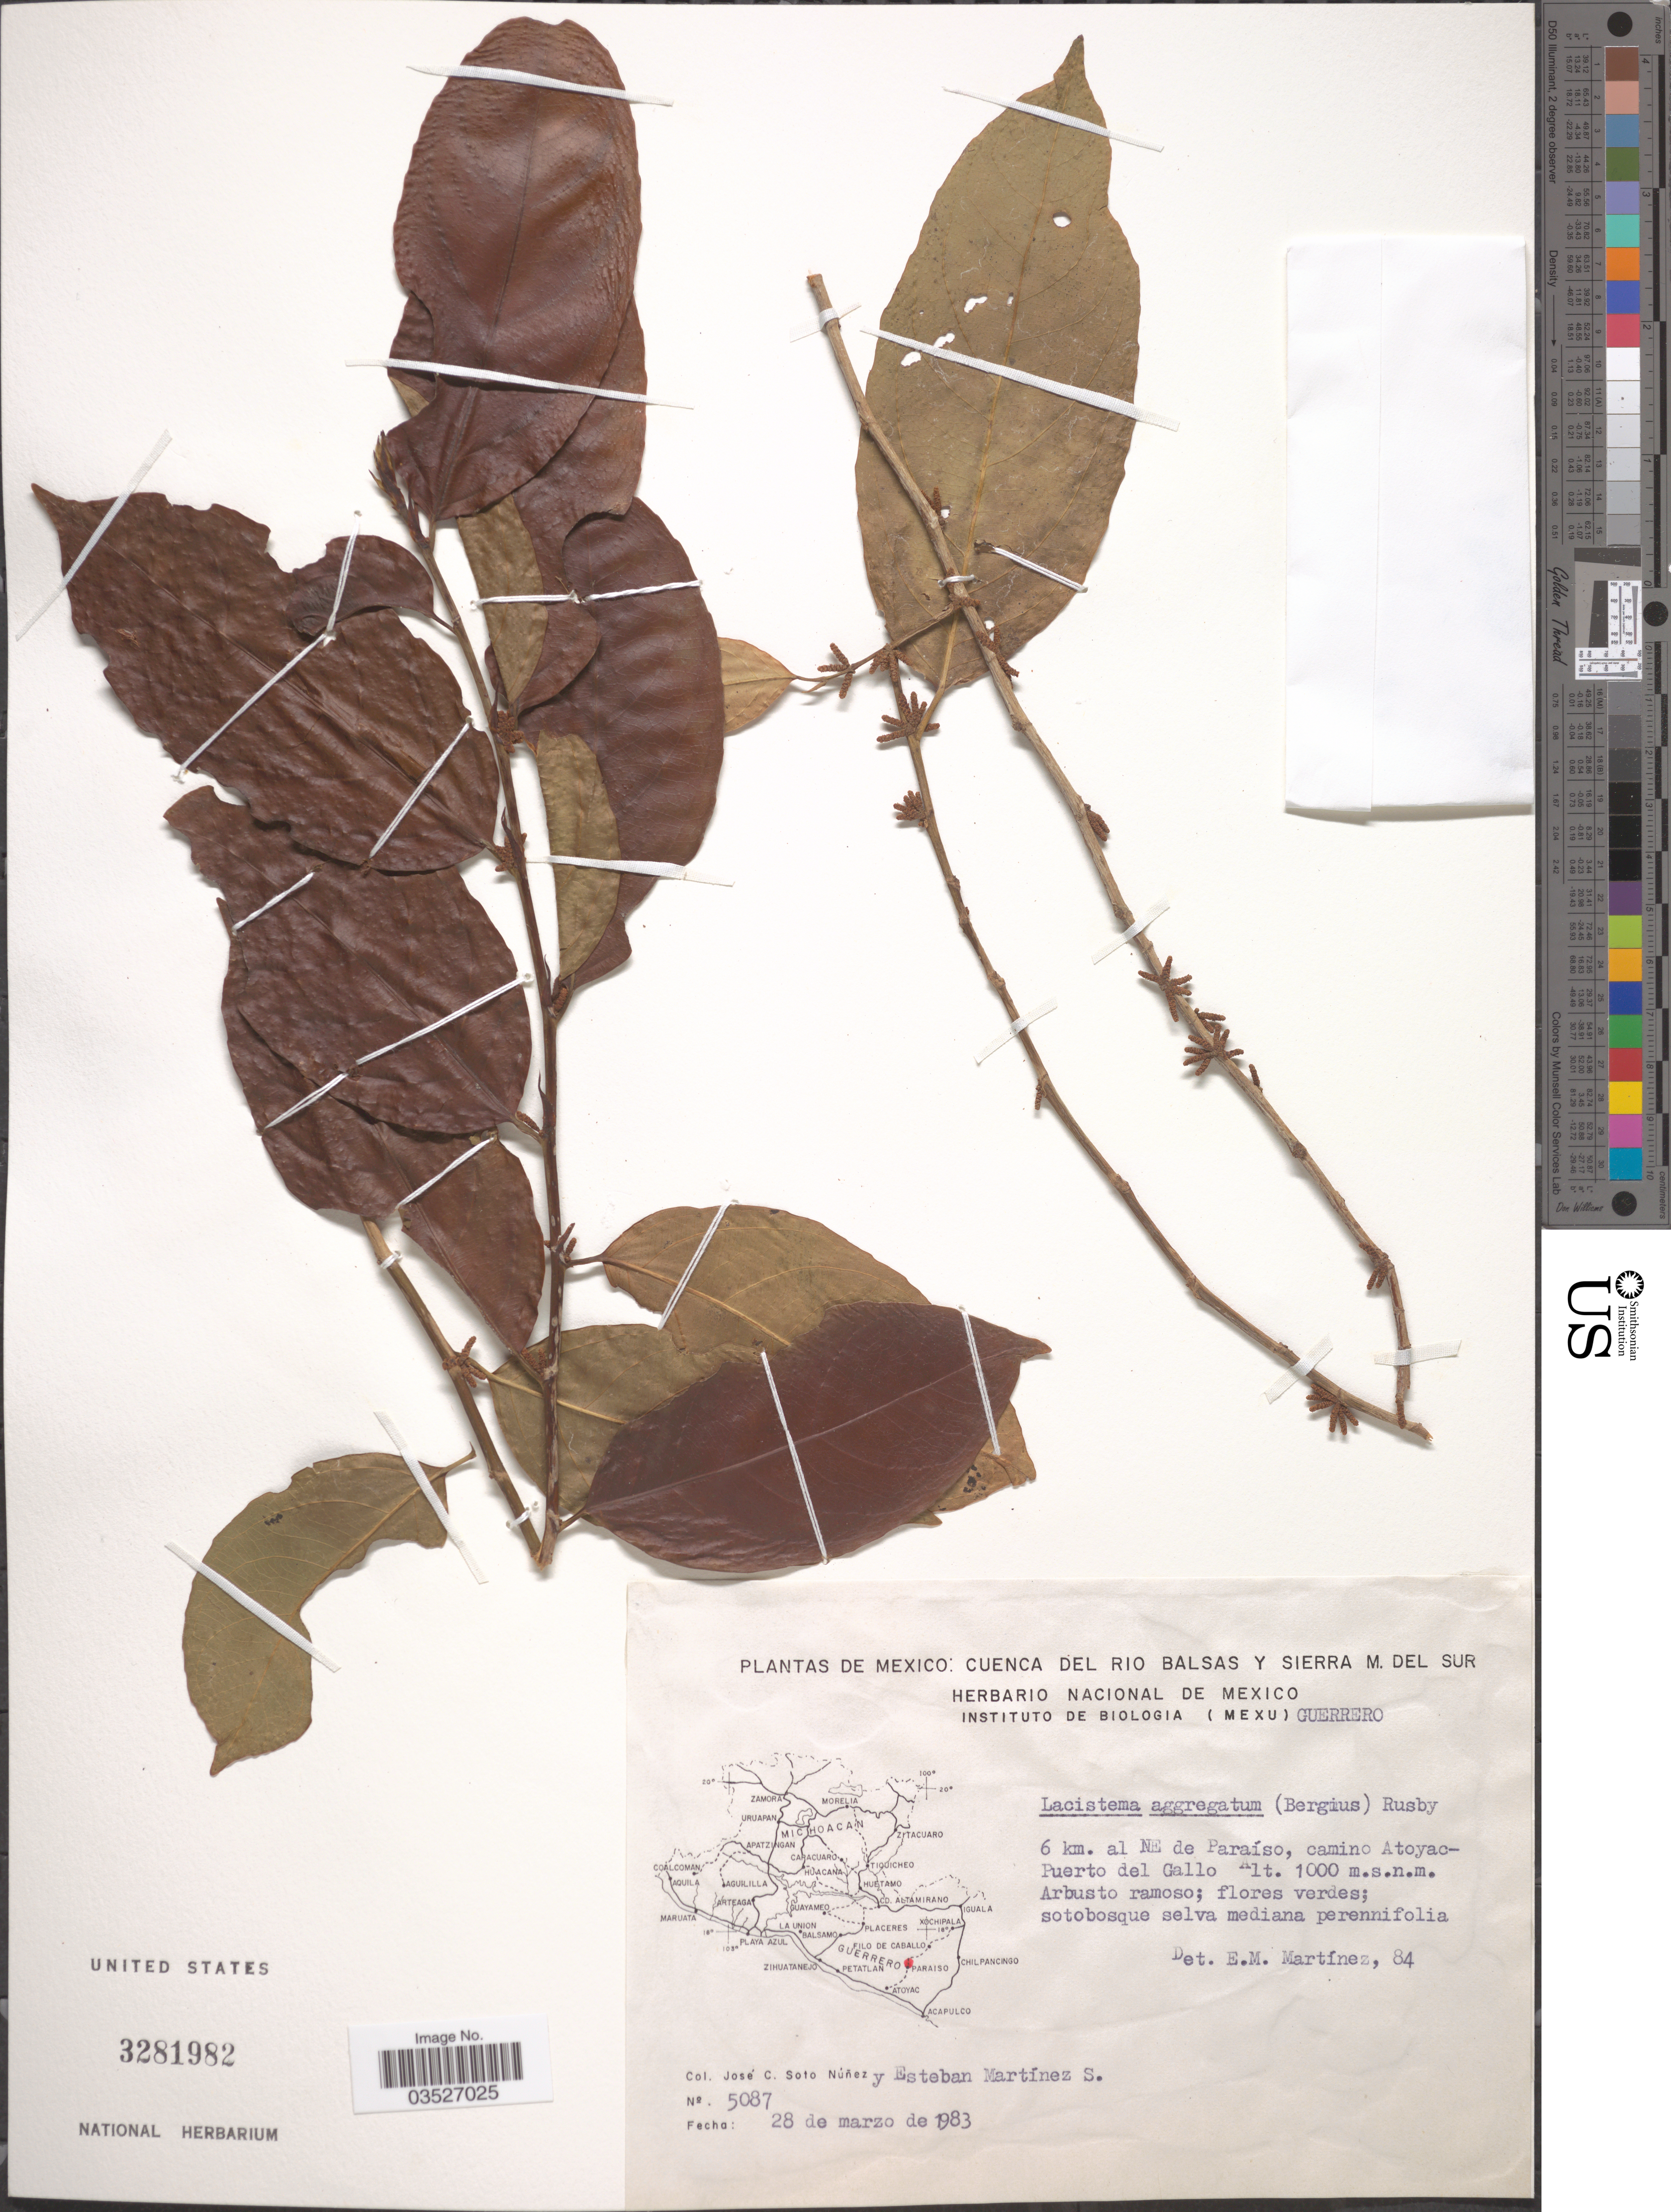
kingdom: Plantae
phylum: Tracheophyta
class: Magnoliopsida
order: Malpighiales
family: Lacistemataceae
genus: Lacistema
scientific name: Lacistema aggregatum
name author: (P.J. Bergius) Rusby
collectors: J. Soto & E. M. Martínez S.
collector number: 5087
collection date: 1983-03-28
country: Mexico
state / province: Guerrero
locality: Cuenca del rio Balsas y Sierra M. del Sur. 6 km. al NE de Paraíso, camino Atoyac-Puerto del Gallo.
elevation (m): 1000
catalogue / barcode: US 3281982